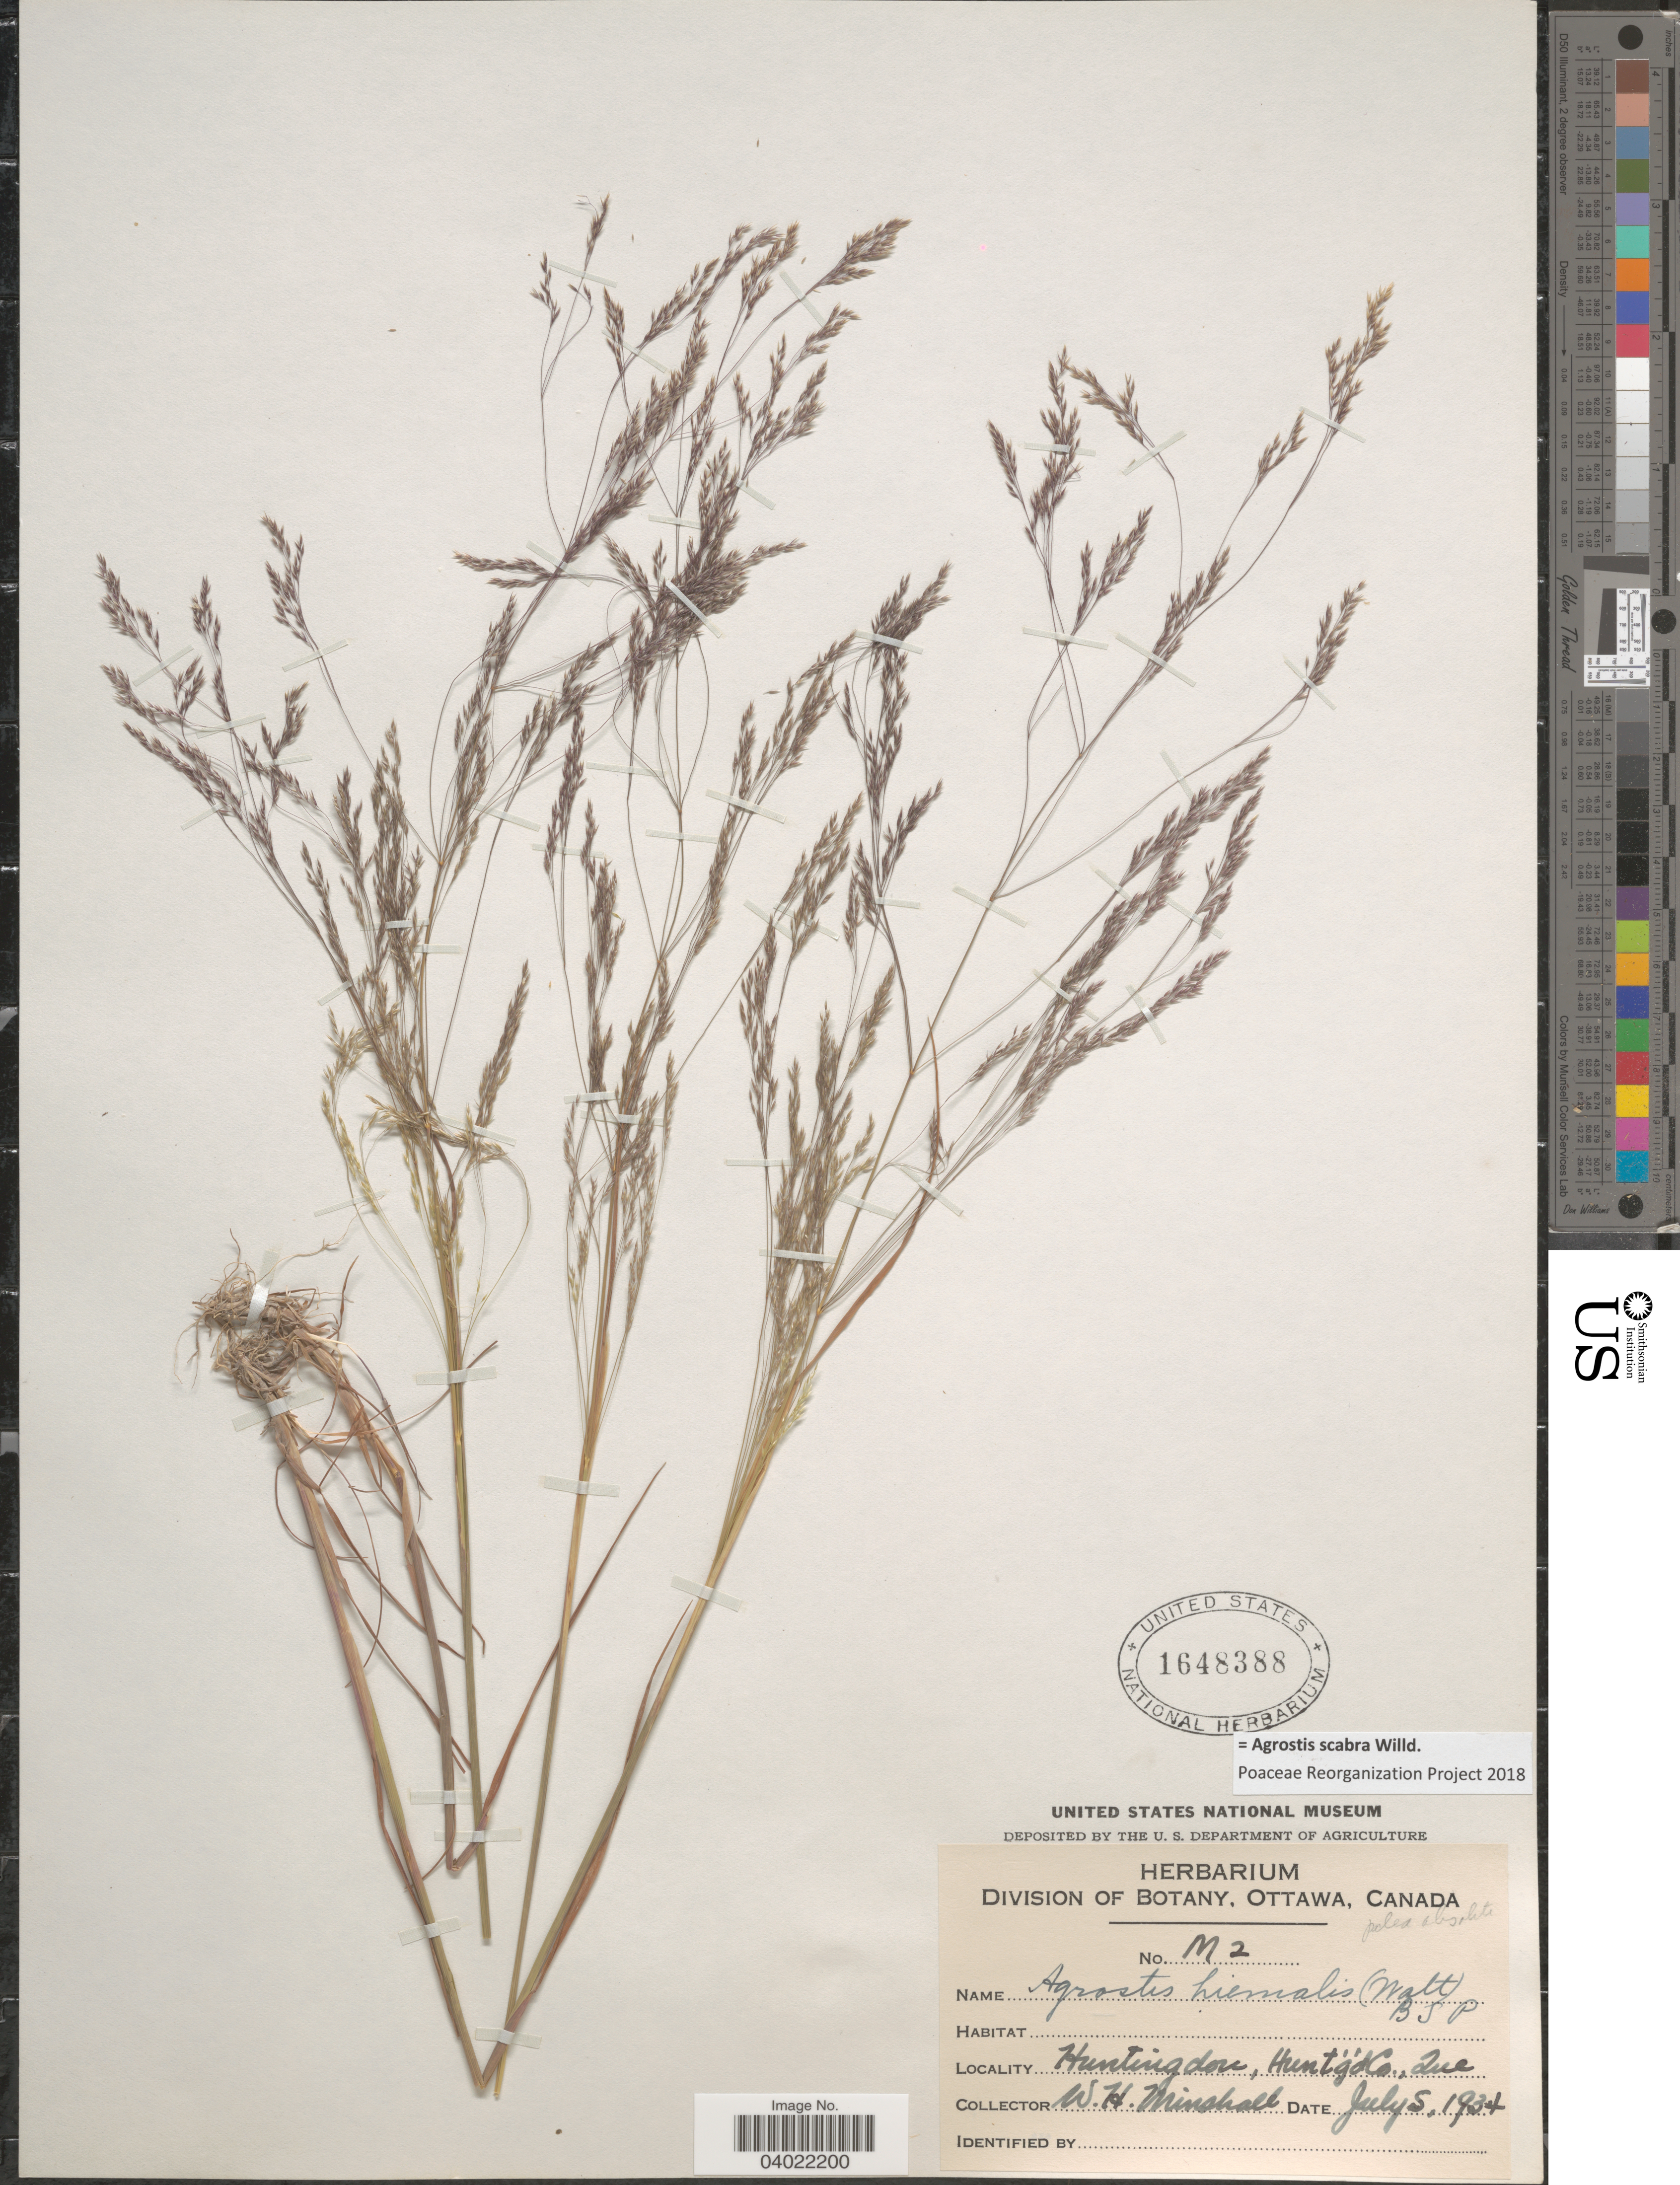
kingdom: Plantae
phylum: Tracheophyta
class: Liliopsida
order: Poales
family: Poaceae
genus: Agrostis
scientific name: Agrostis scabra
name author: Willd.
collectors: W. Minshall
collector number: M2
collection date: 1934-07-05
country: Canada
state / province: Quebec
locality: Huntingdon, Huntgd Co.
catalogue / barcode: US 1648388